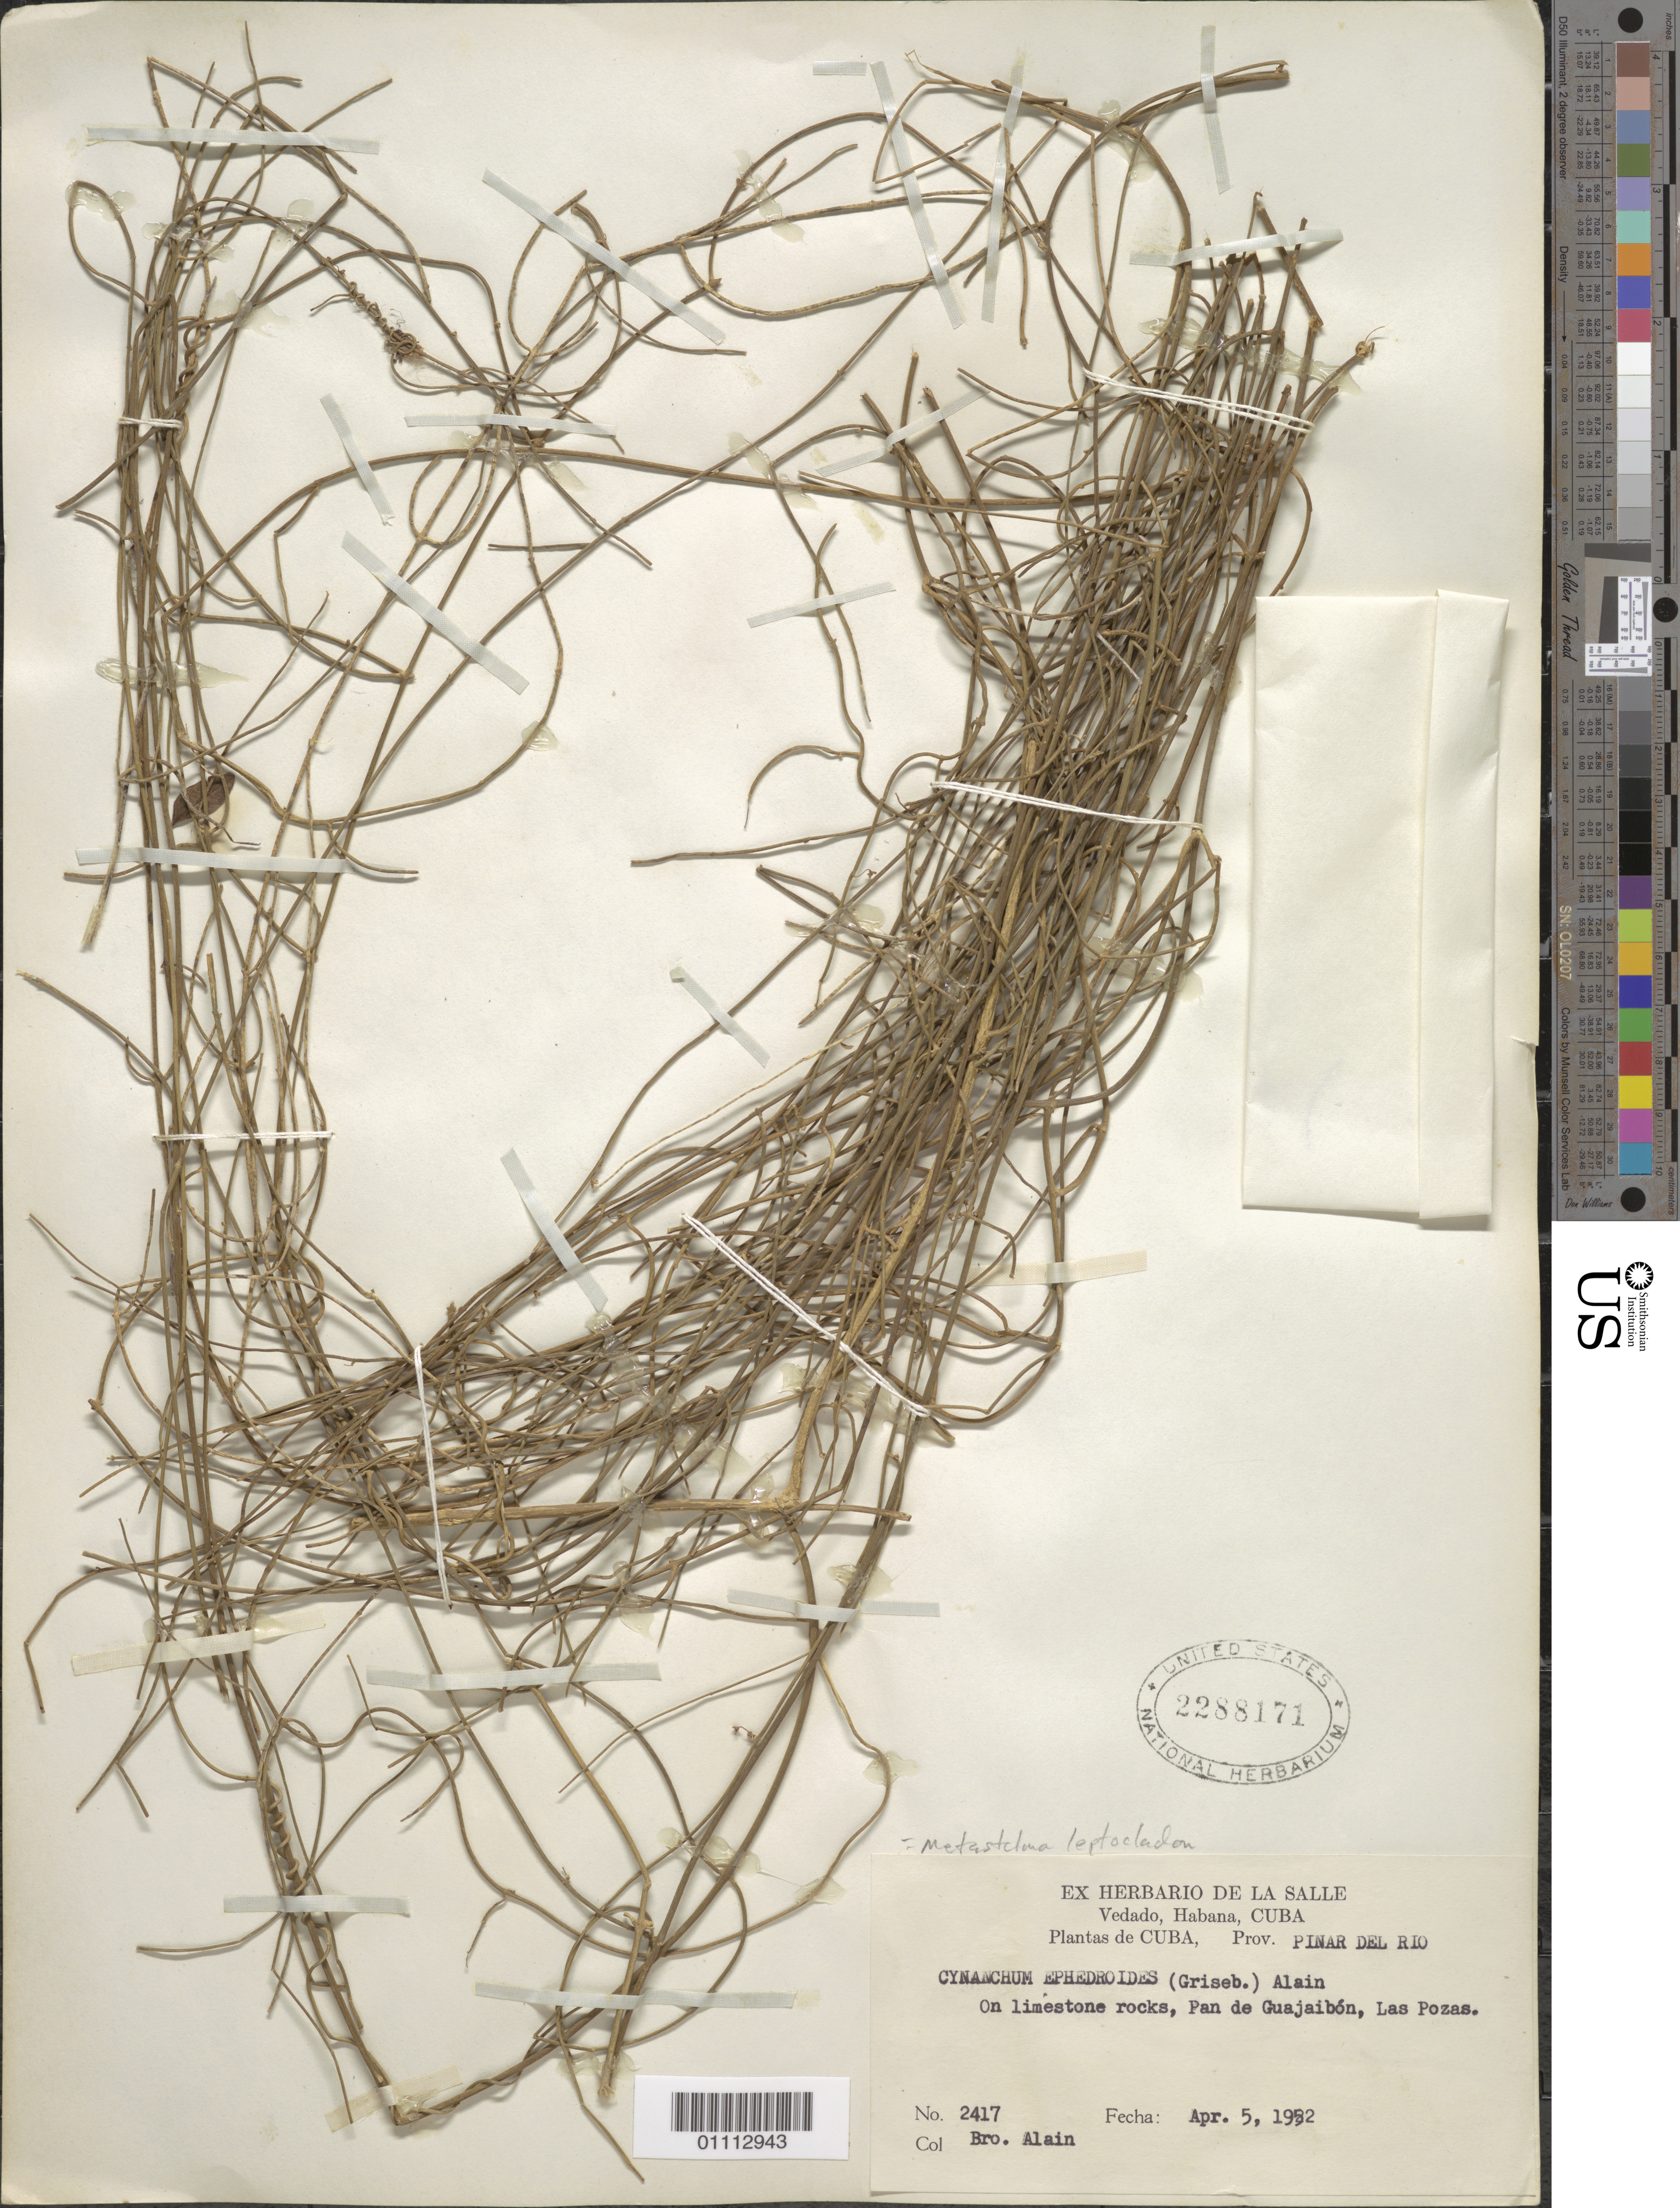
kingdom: Plantae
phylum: Tracheophyta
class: Magnoliopsida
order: Gentianales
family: Apocynaceae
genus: Metastelma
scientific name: Metastelma leptocladum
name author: (Decne.) Schltr.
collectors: A. H. Liogier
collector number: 2417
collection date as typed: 05 Apr 1952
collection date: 1952-04-05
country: Cuba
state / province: Pinar del Rio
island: Cuba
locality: On limestone rocks, Pan de Guajaibon, Las Pozas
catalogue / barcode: US 2288171